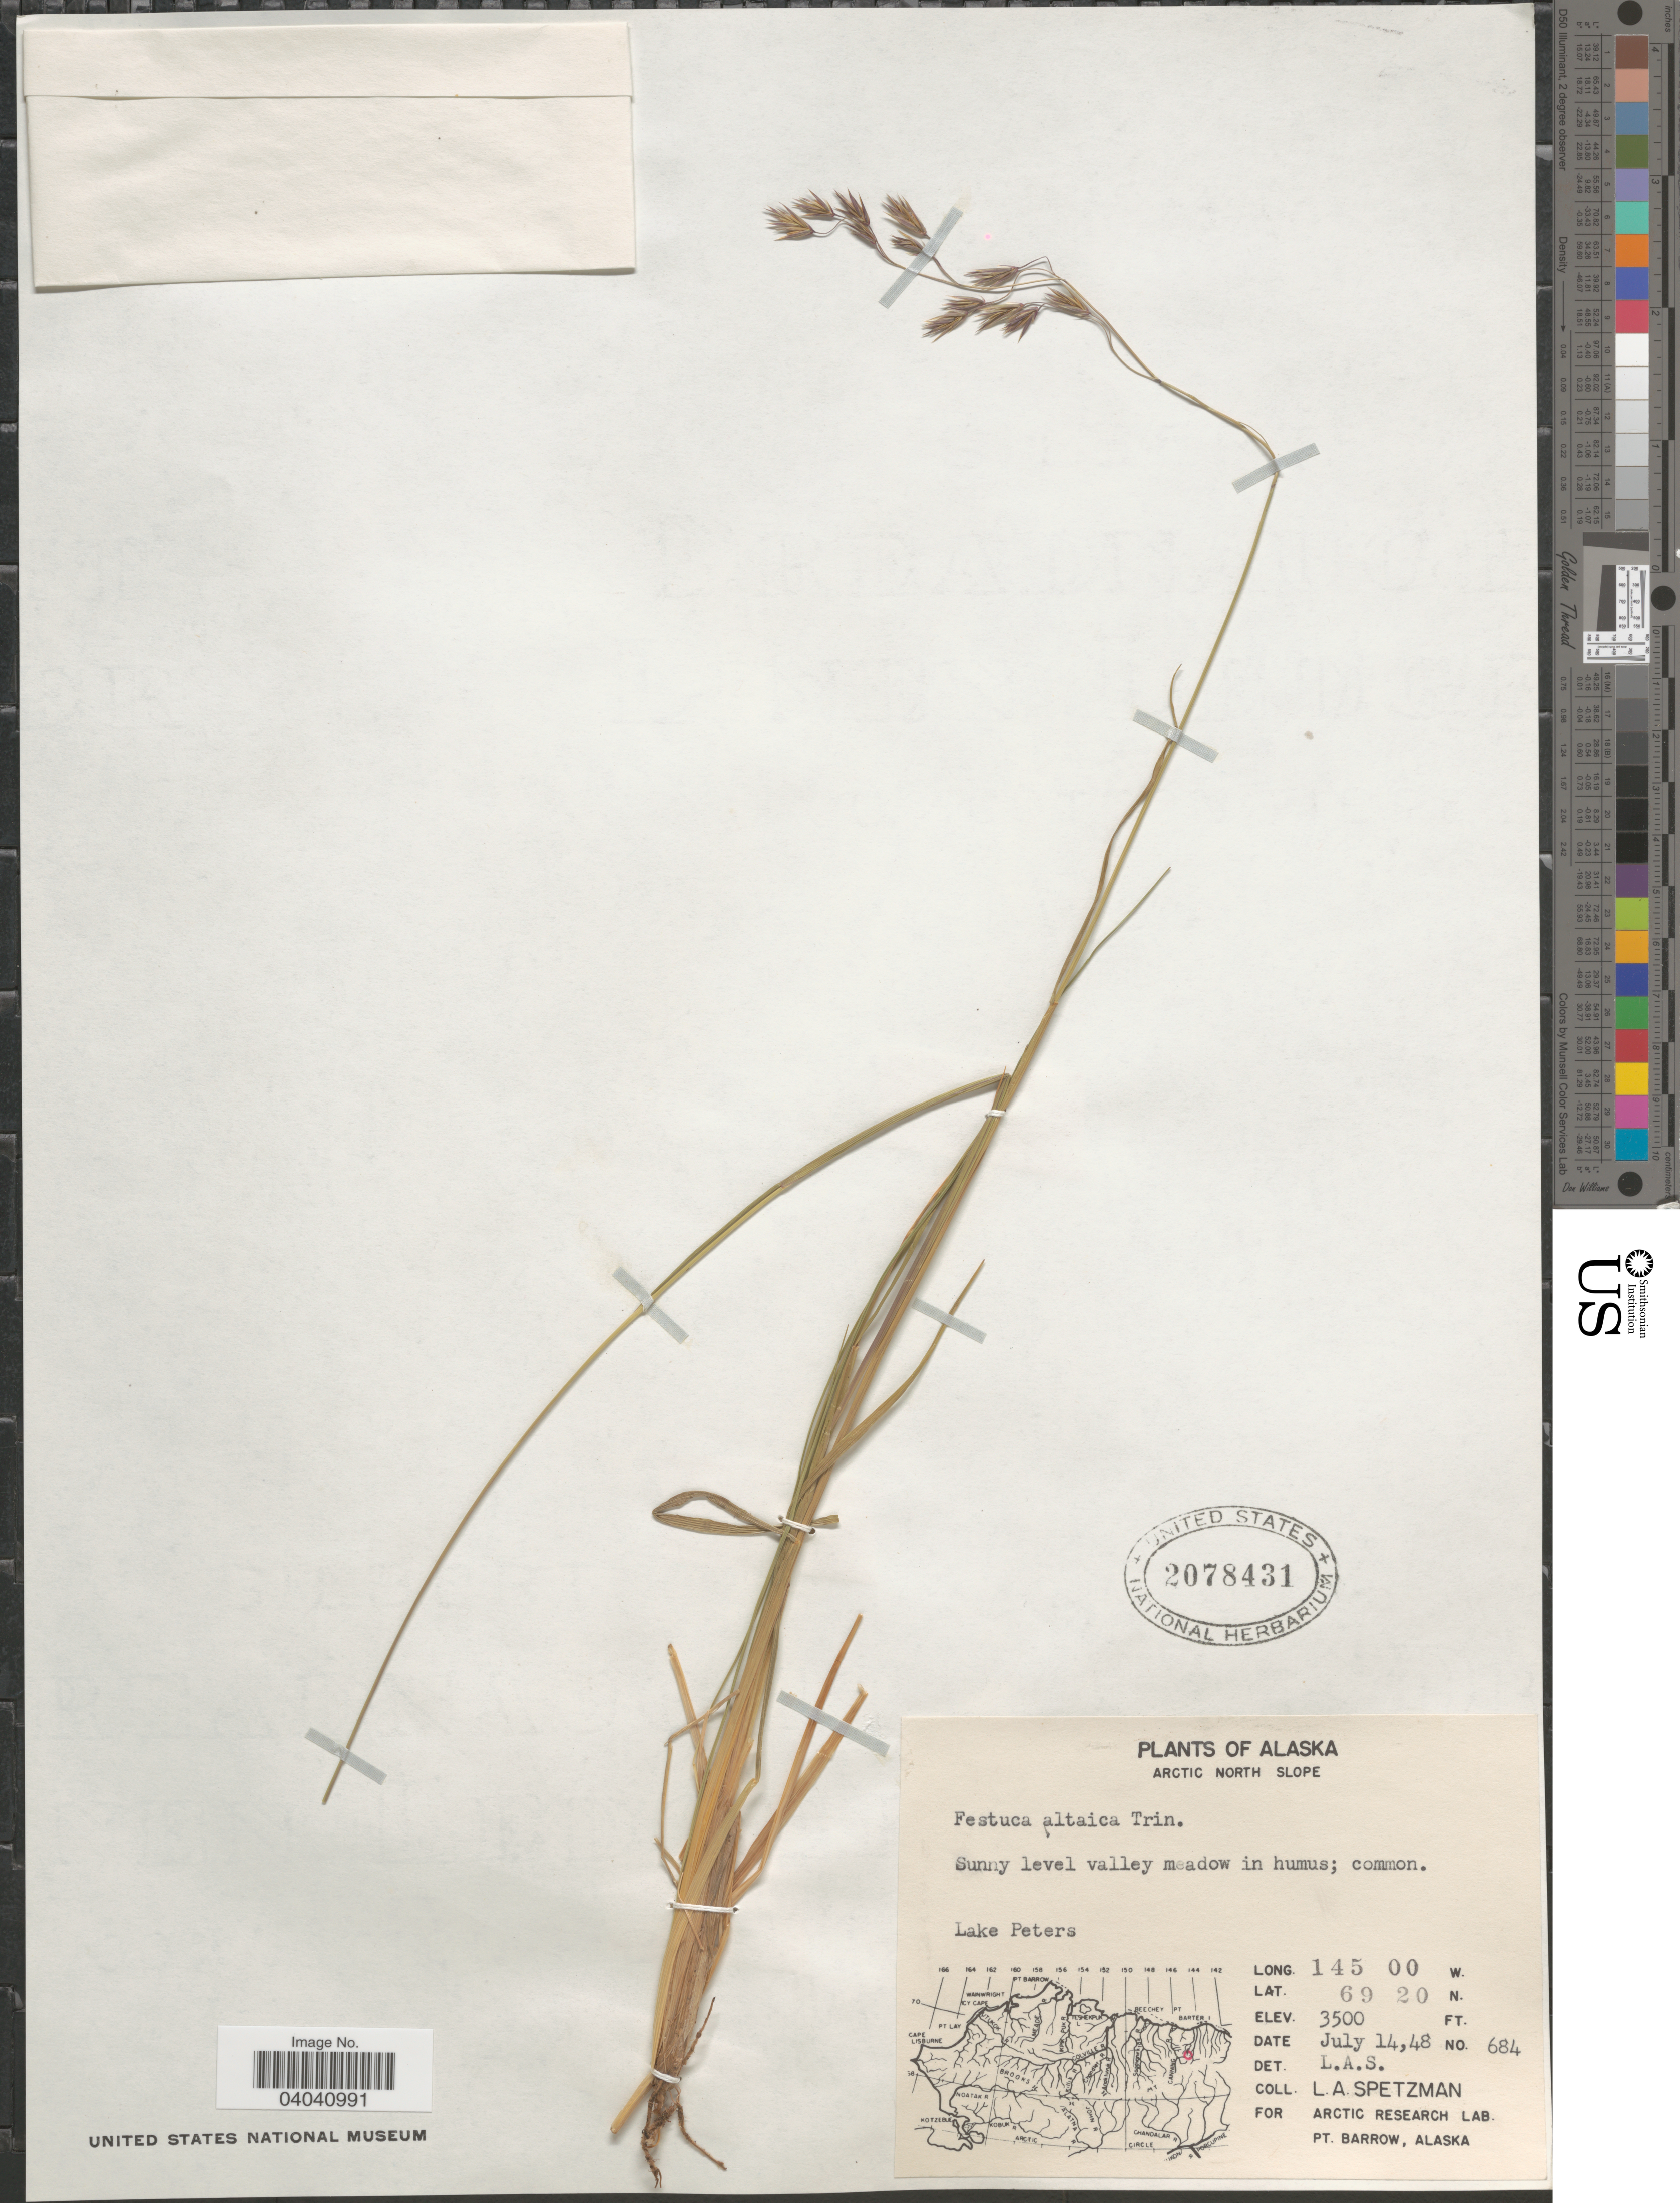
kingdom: Plantae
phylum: Tracheophyta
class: Liliopsida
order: Poales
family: Poaceae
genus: Festuca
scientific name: Festuca altaica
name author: Trin.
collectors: L. Spetzman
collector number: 684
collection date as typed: Transcribed d/m/y: 14/7/48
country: United States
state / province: Alaska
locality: Arctic North Slope. Lake Peters.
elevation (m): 1067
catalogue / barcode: US 2078431